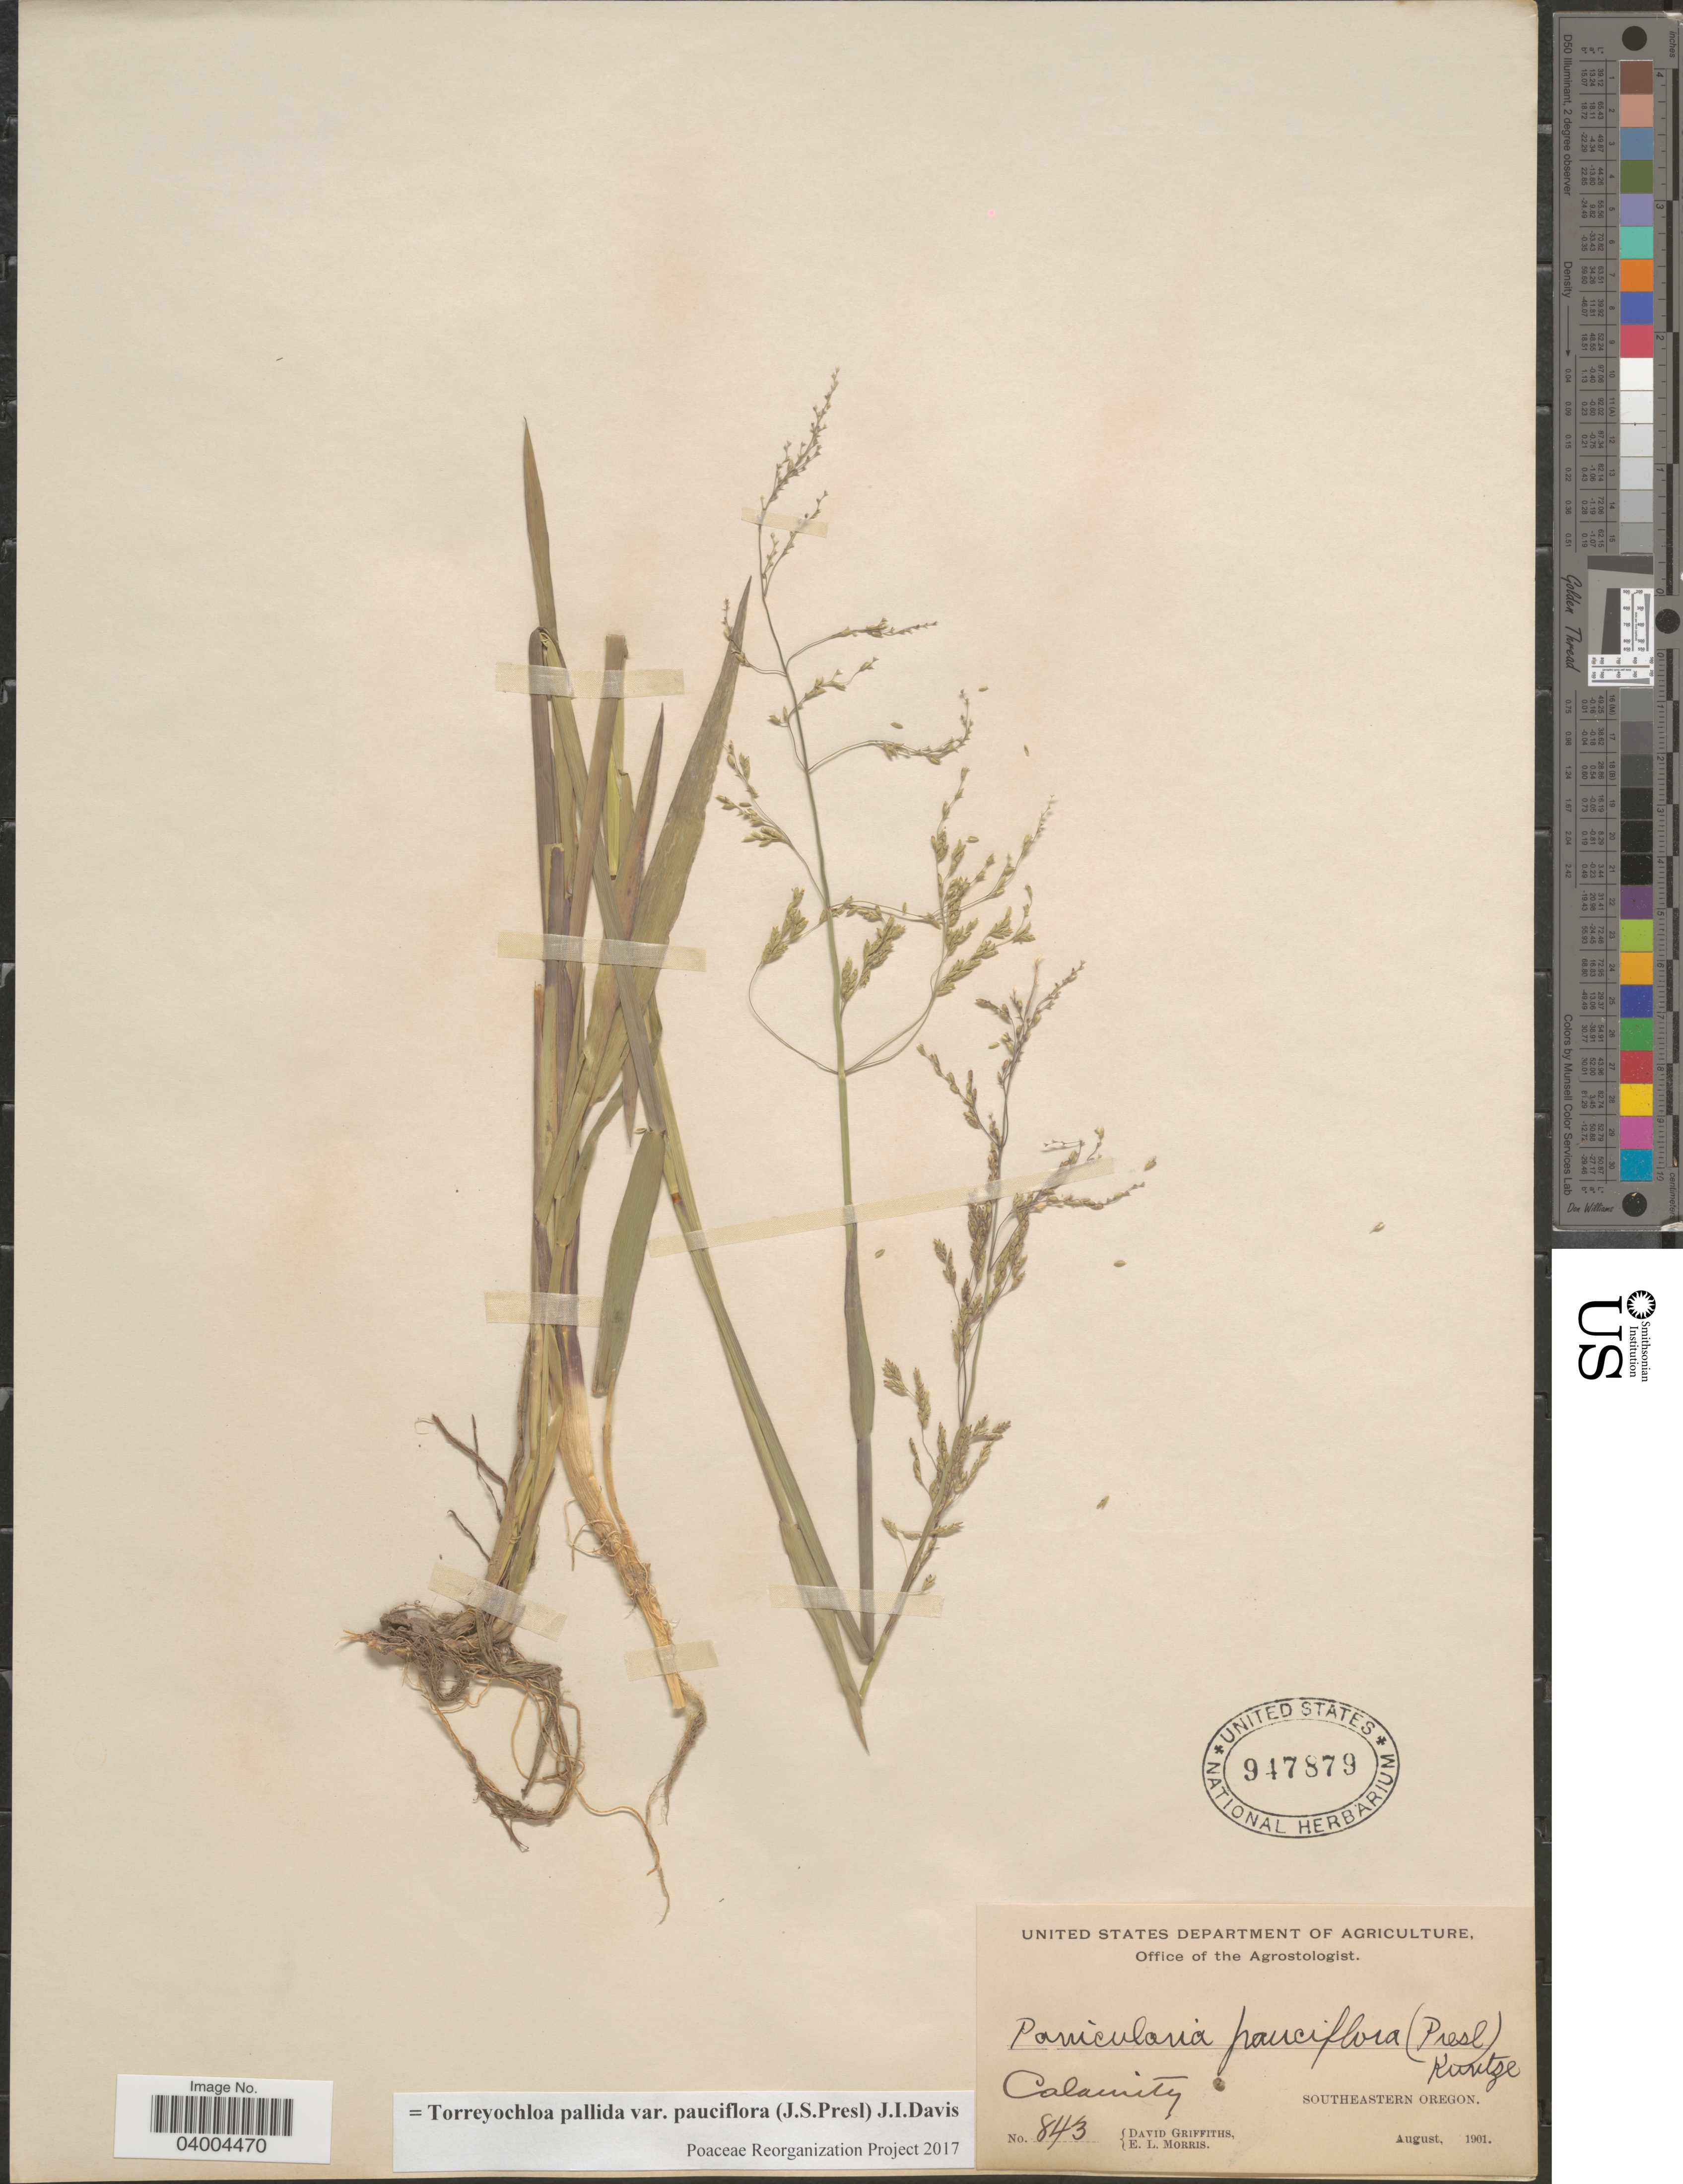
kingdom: Plantae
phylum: Tracheophyta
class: Liliopsida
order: Poales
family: Poaceae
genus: Torreyochloa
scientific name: Torreyochloa pallida var. pauciflora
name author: (J. Presl) J.I. Davis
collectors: D. Griffiths & E. Morris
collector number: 843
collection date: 1901-08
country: United States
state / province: Oregon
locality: Calamity. Southeastern Oregon.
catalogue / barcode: US 947879